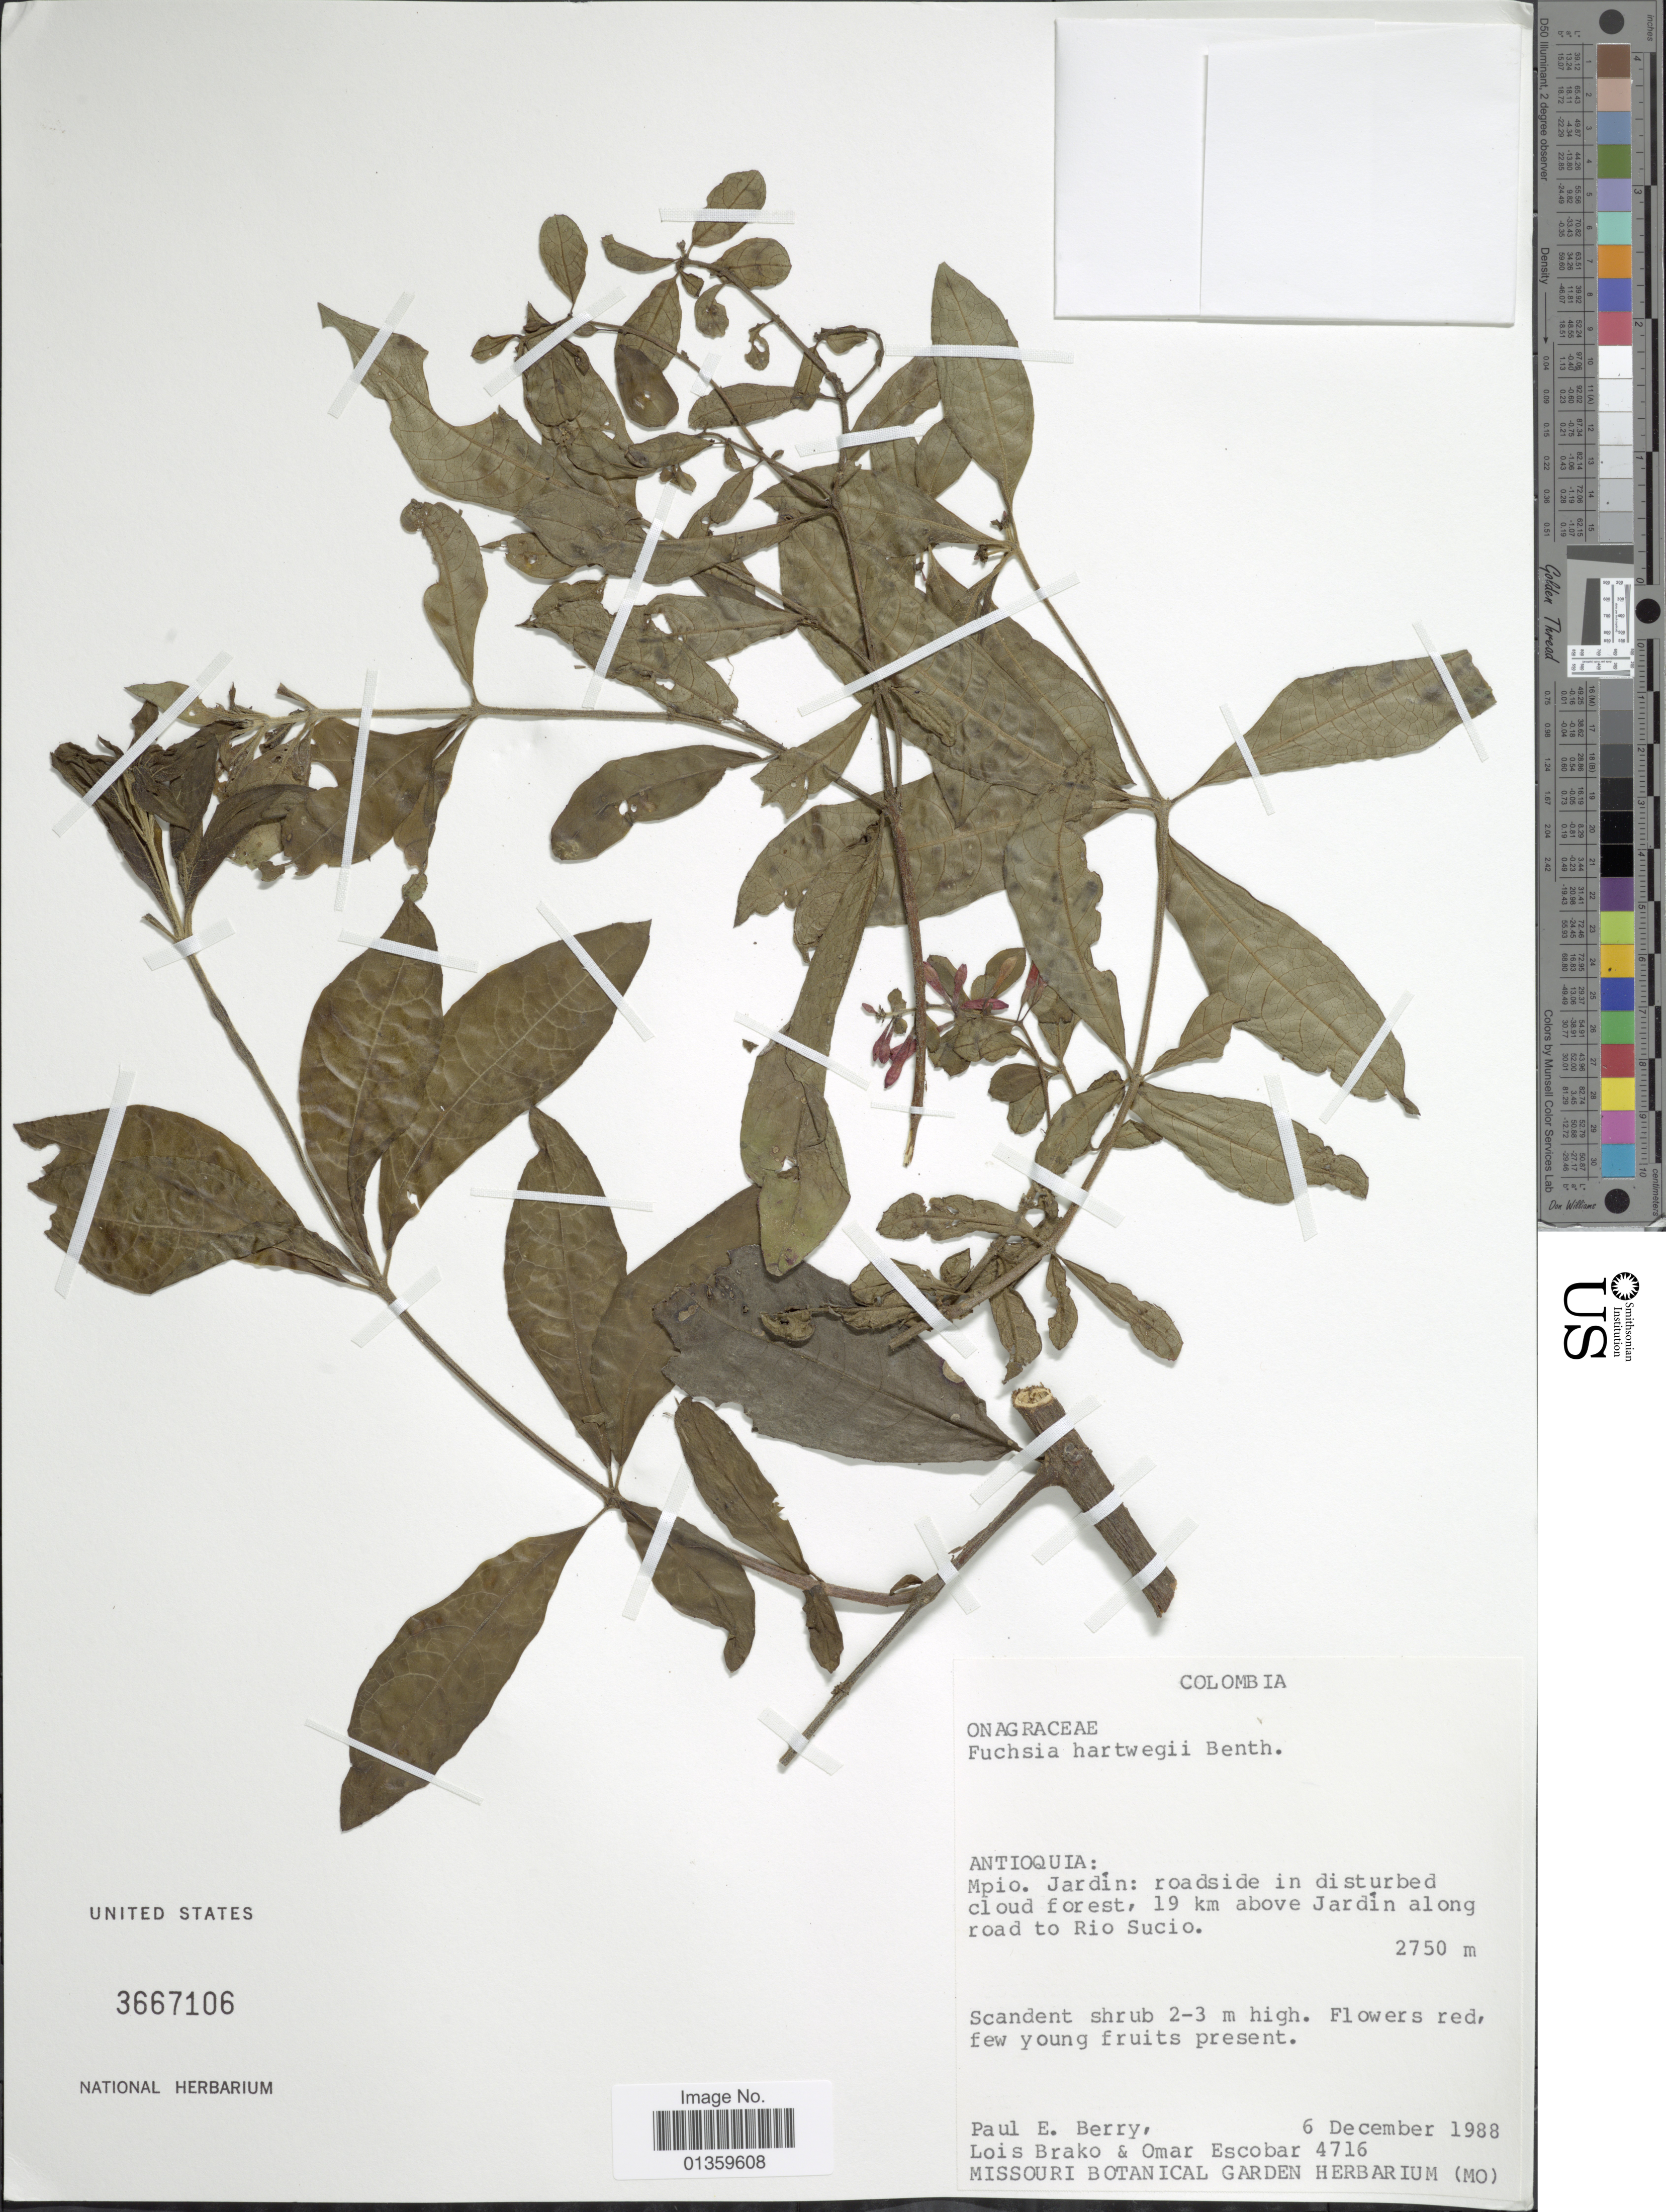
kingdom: Plantae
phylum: Tracheophyta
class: Magnoliopsida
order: Myrtales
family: Onagraceae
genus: Fuchsia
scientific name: Fuchsia hartwegii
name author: Benth.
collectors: P. E. Berry, L. Brako & O. D. Escobar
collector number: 4716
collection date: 1988-12-06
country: Colombia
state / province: Antioquia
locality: Mpio. Jardín: roadside in disturbed cloud forest, 19 km above Jardín along road to Rio Sucio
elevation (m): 2750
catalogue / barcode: US 3667106